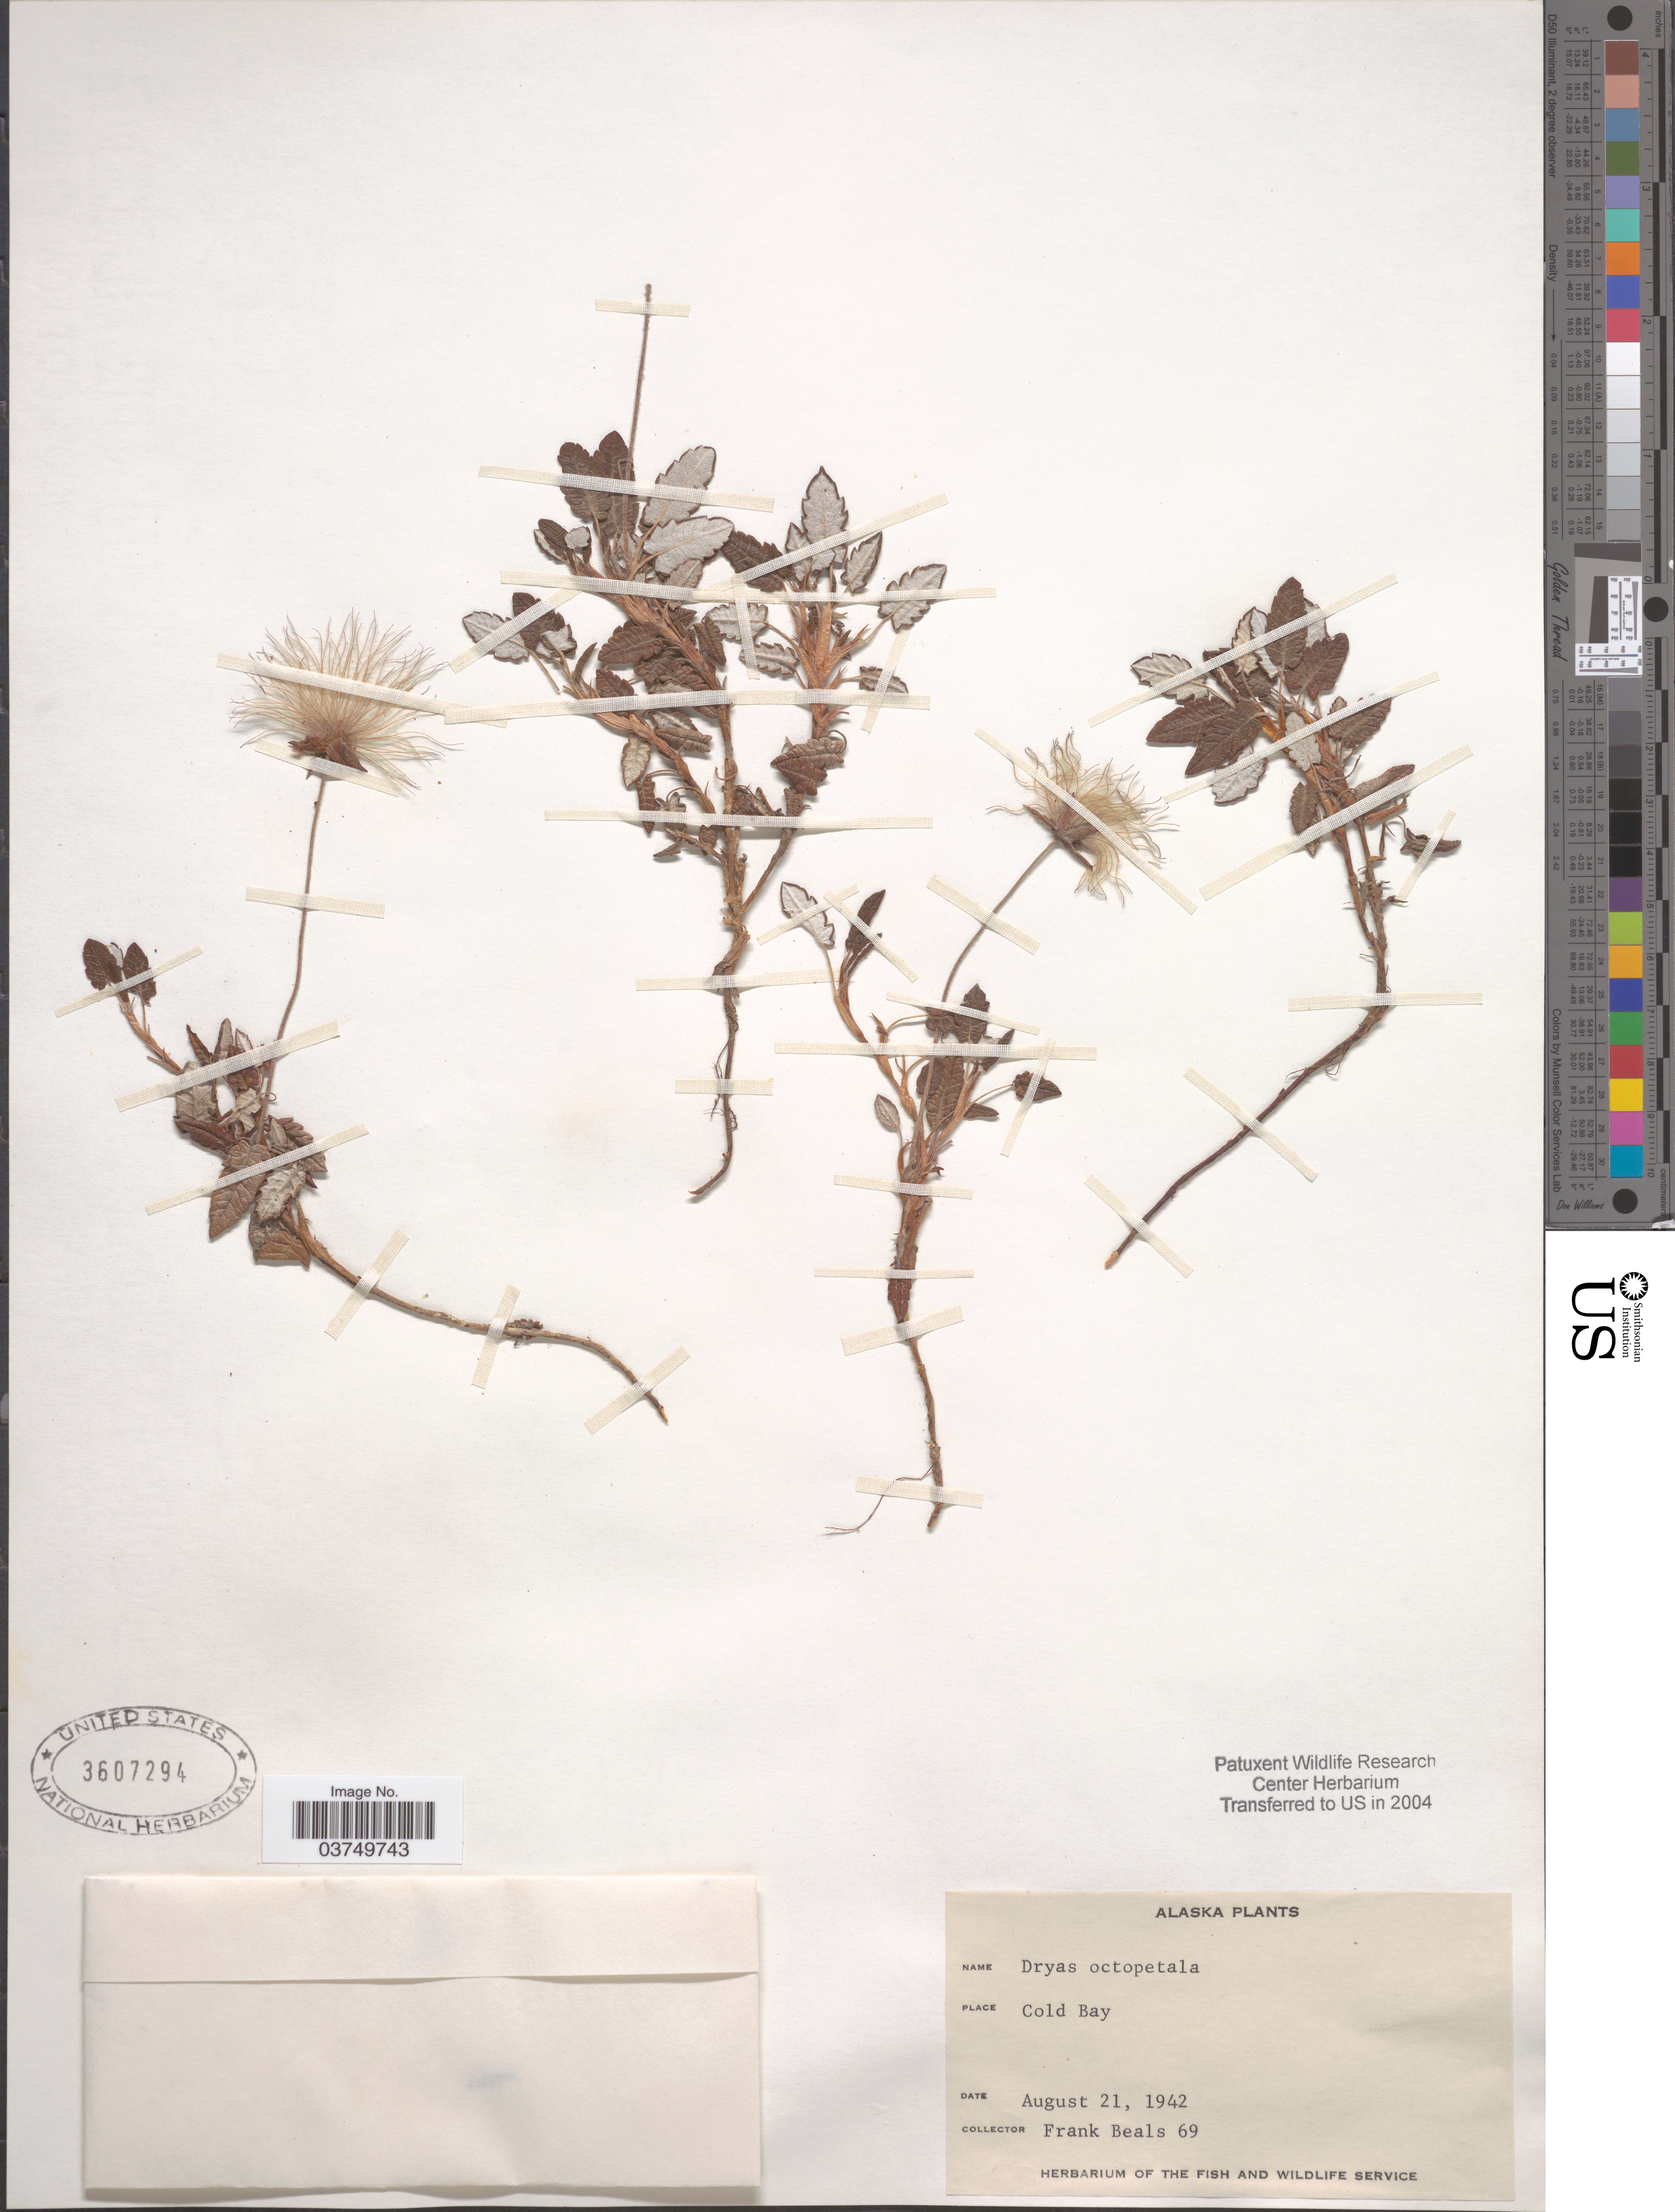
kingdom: Plantae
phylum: Tracheophyta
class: Magnoliopsida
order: Rosales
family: Rosaceae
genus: Dryas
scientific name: Dryas octopetala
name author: L.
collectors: F. Beals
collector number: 69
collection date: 1942-08-21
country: United States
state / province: Alaska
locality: Cold Bay.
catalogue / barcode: US 3607294